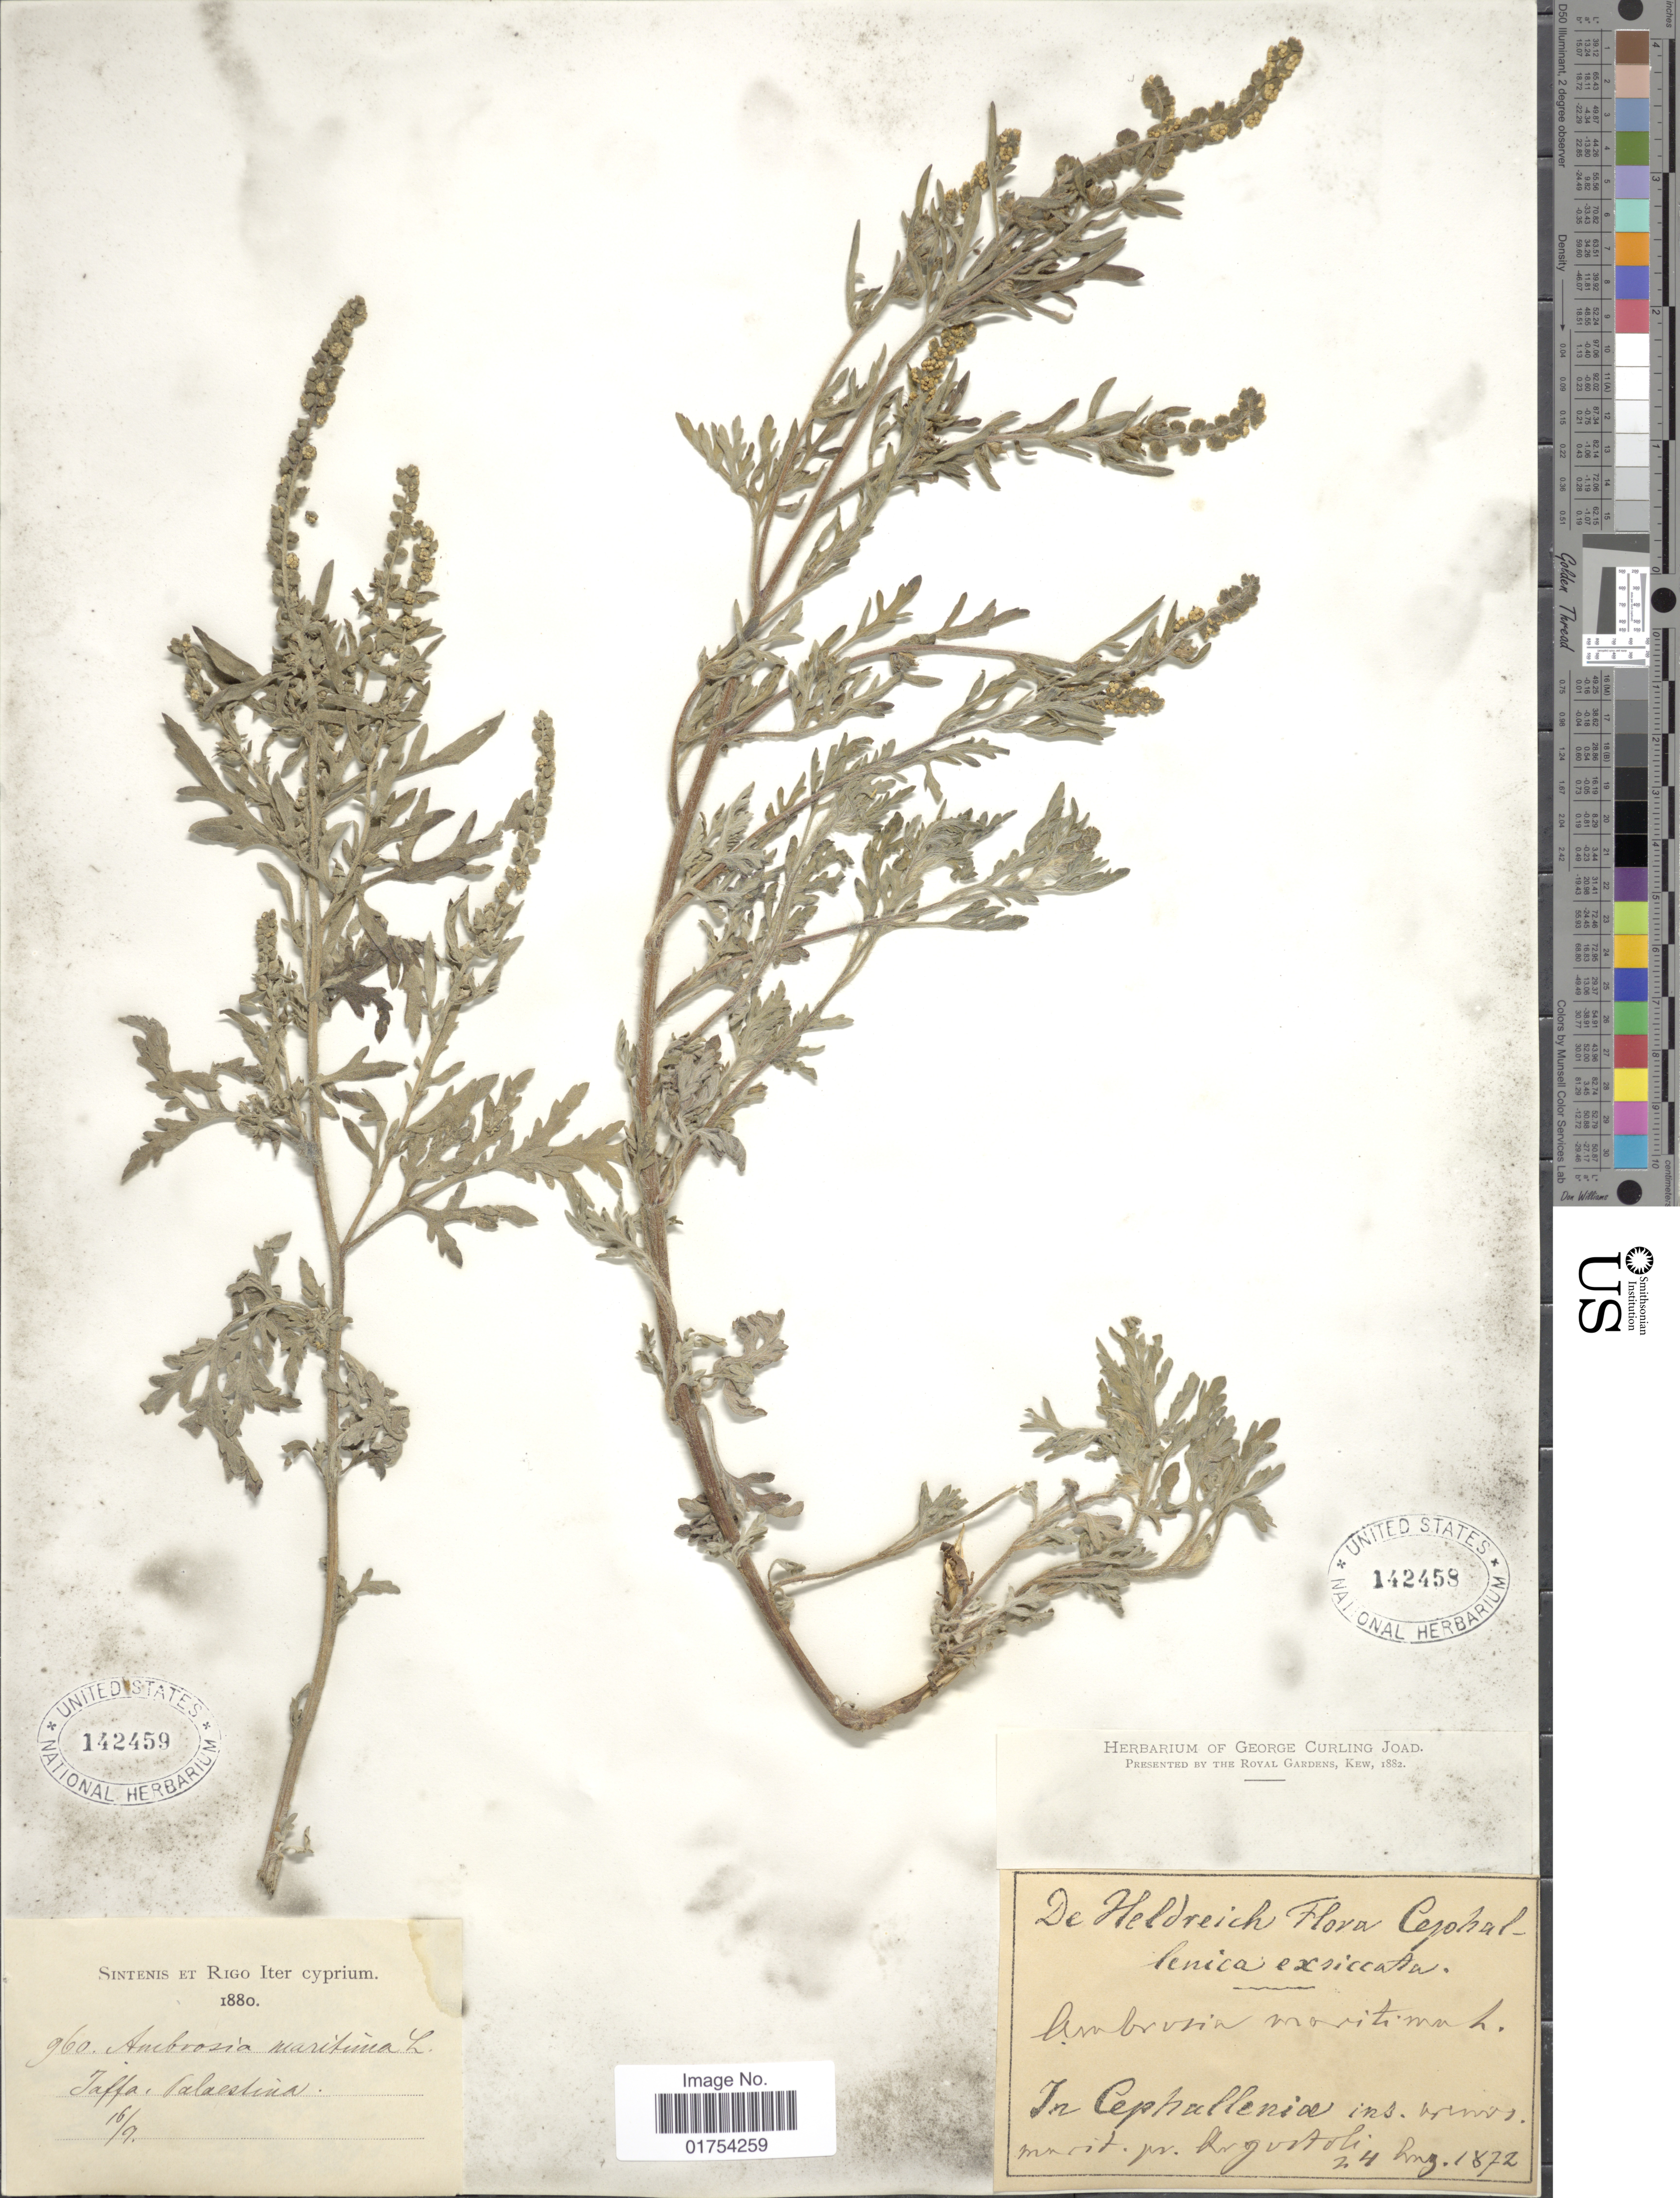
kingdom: Plantae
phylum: Tracheophyta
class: Magnoliopsida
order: Asterales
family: Asteraceae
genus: Ambrosia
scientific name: Ambrosia maritima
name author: L.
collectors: -. De Heldreich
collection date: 1872-08-24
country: Greece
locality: Cephallenica, Cephallenia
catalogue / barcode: US 142458-2